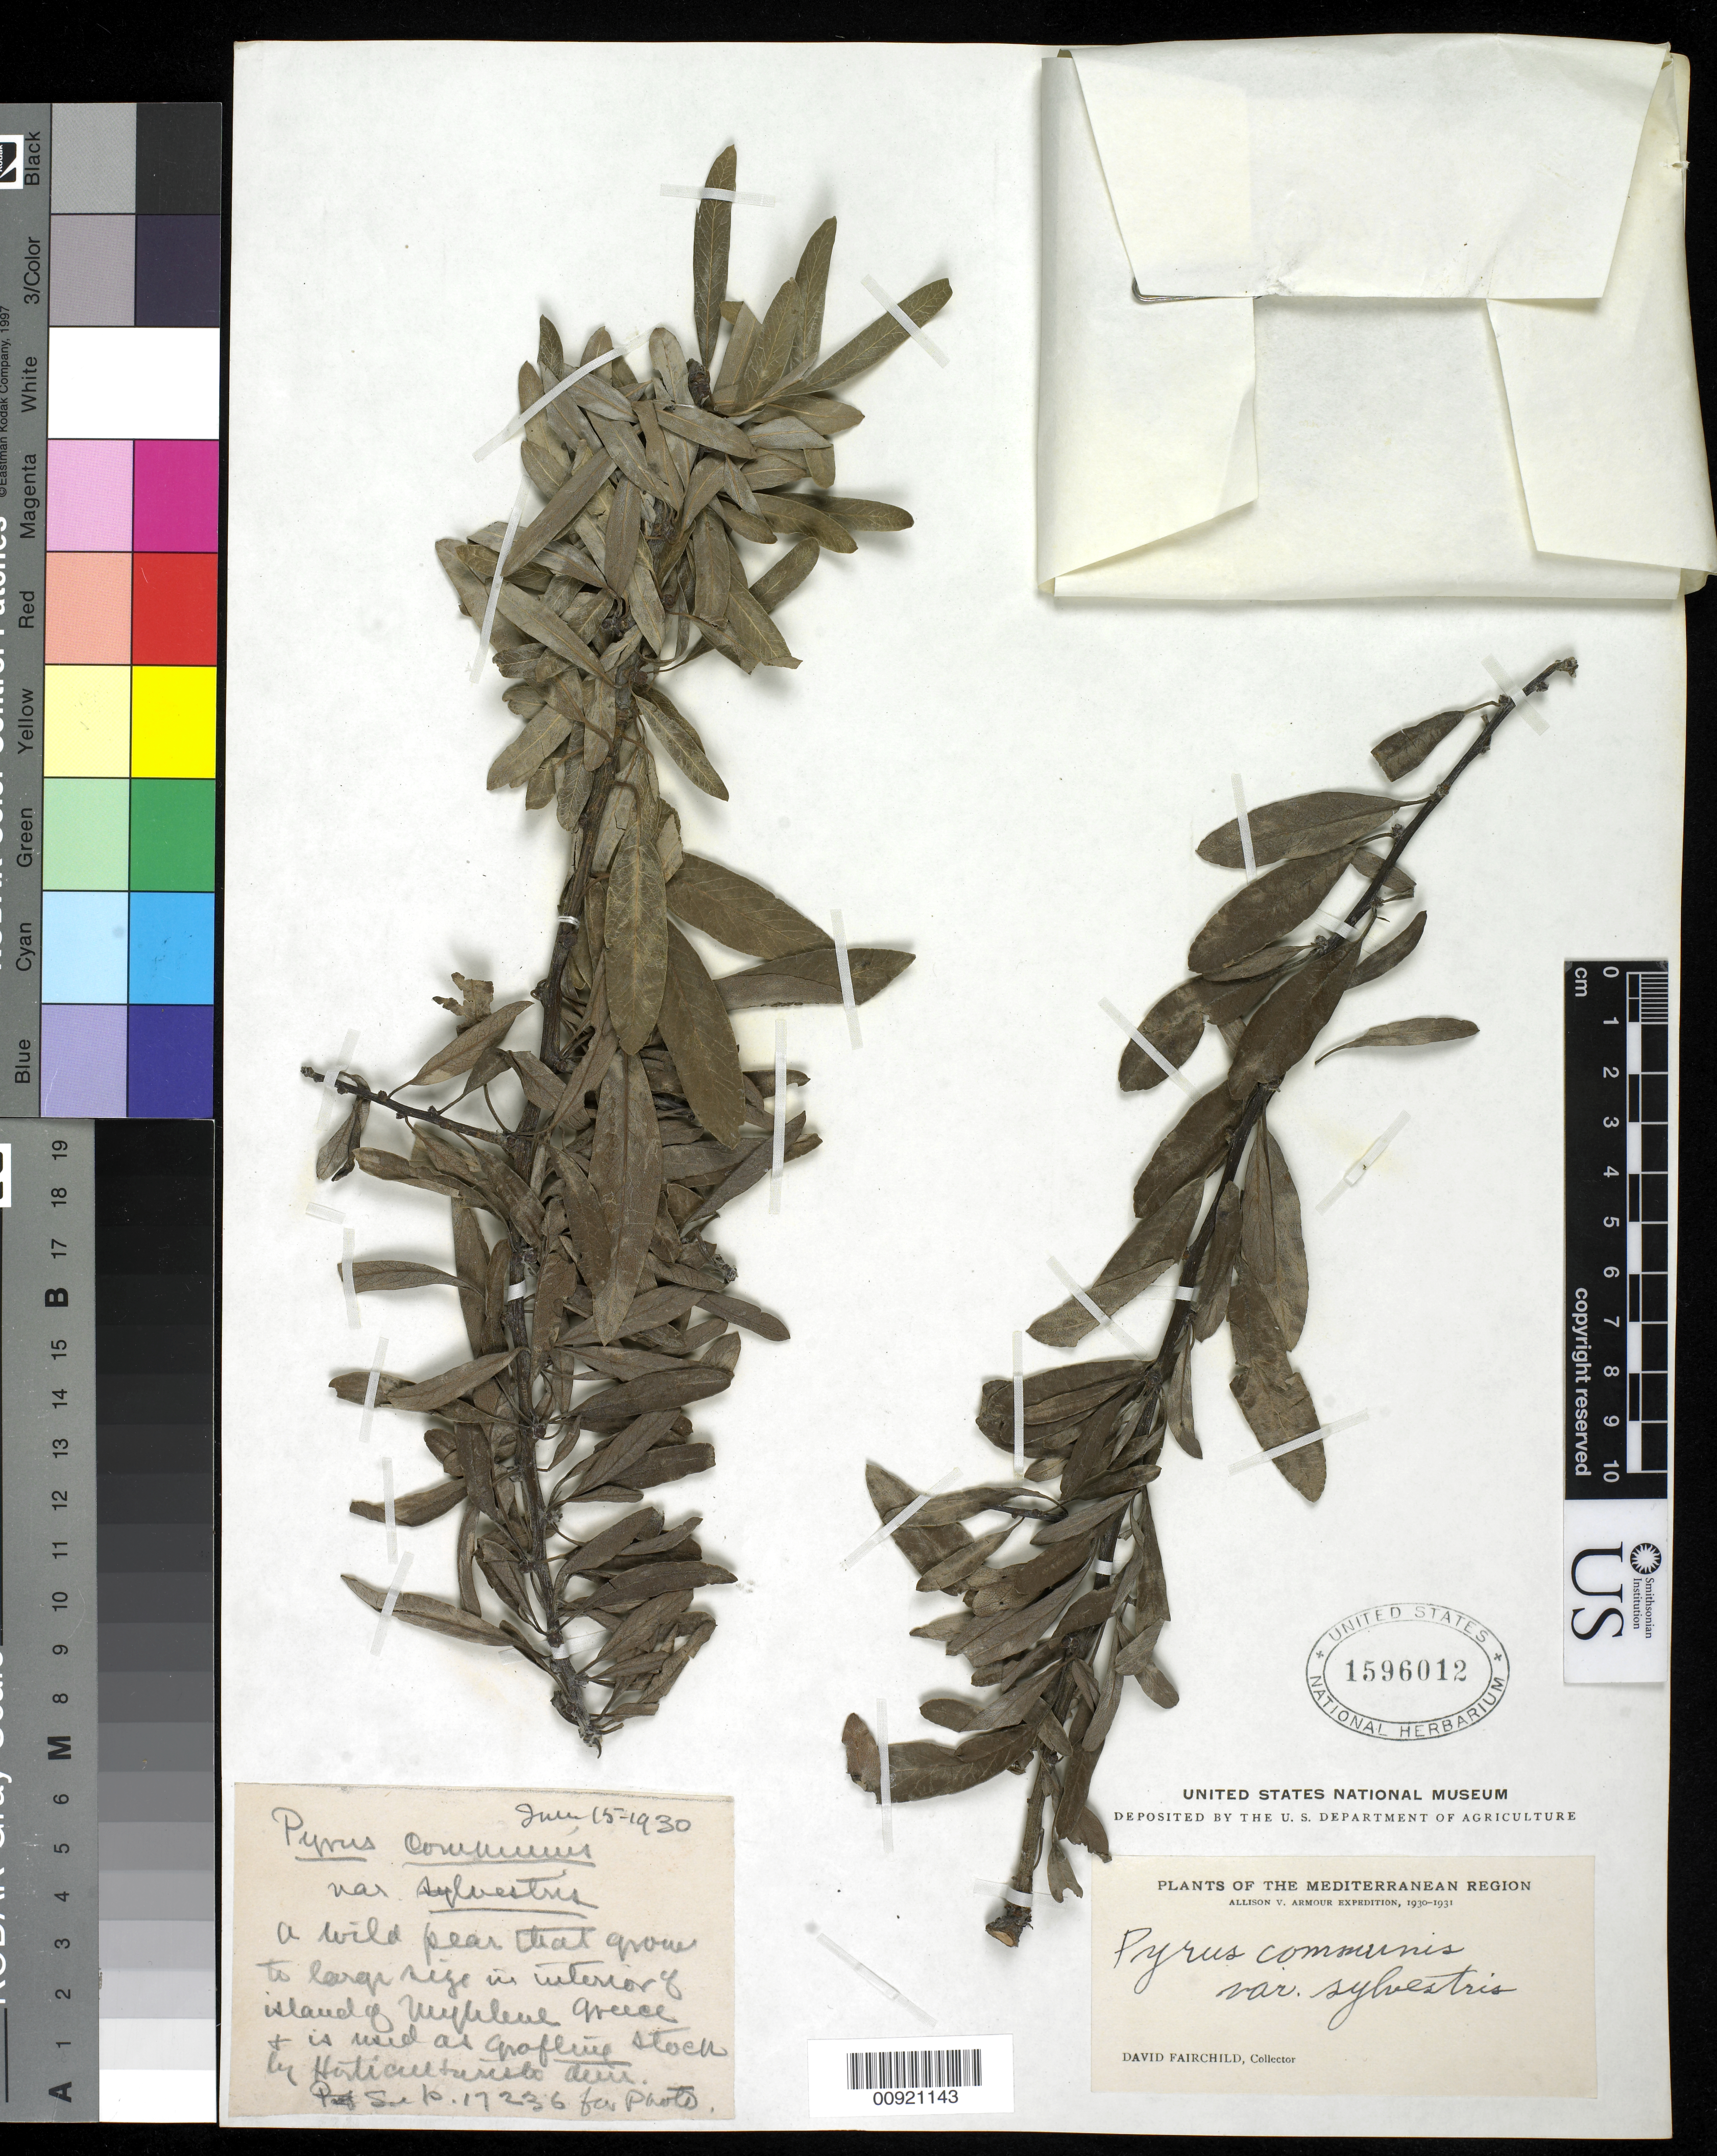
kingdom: Plantae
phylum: Tracheophyta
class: Magnoliopsida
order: Rosales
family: Rosaceae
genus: Pyrus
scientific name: Pyrus communis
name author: L.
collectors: D. Fairchild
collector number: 1017236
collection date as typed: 15 Jun 1930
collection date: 1930-06-15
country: Greece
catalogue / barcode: US 1596012